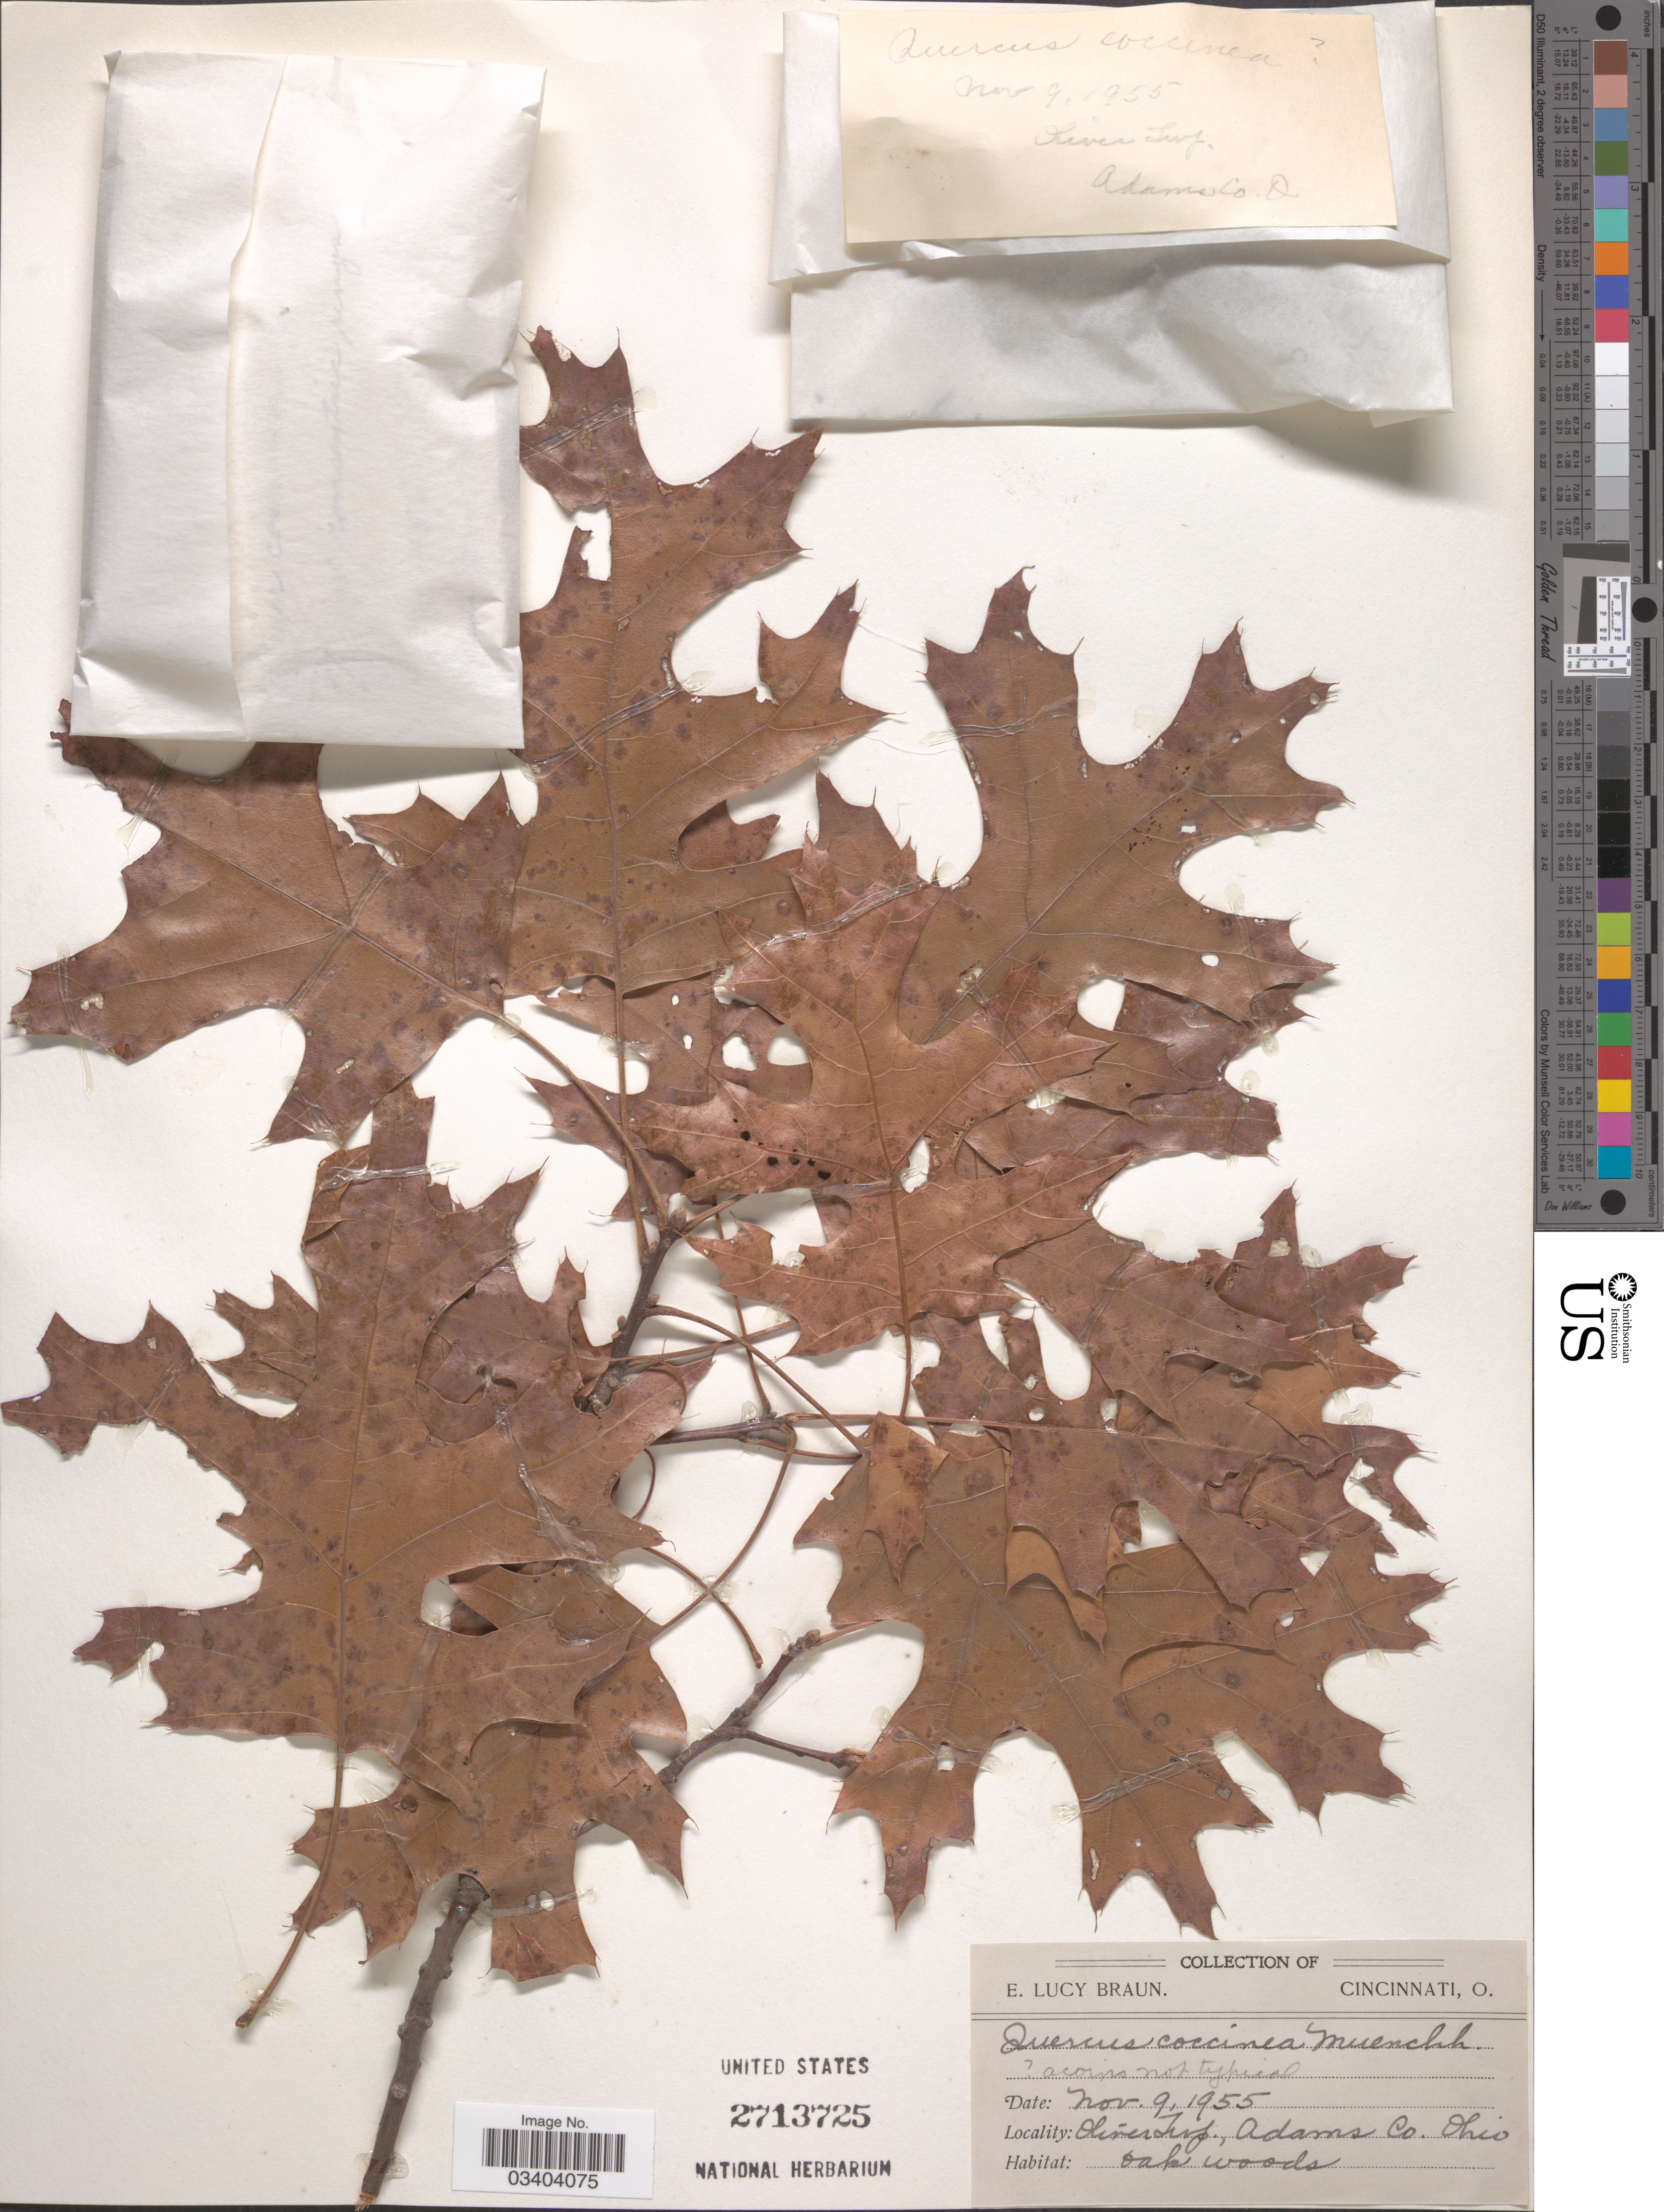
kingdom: Plantae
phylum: Tracheophyta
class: Magnoliopsida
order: Fagales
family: Fagaceae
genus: Quercus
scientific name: Quercus coccinea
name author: Münchh.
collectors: E. L. Braun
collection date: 1955-11-09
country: United States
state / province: Ohio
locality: Oliver Twp., Adams Co.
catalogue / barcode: US 2713725